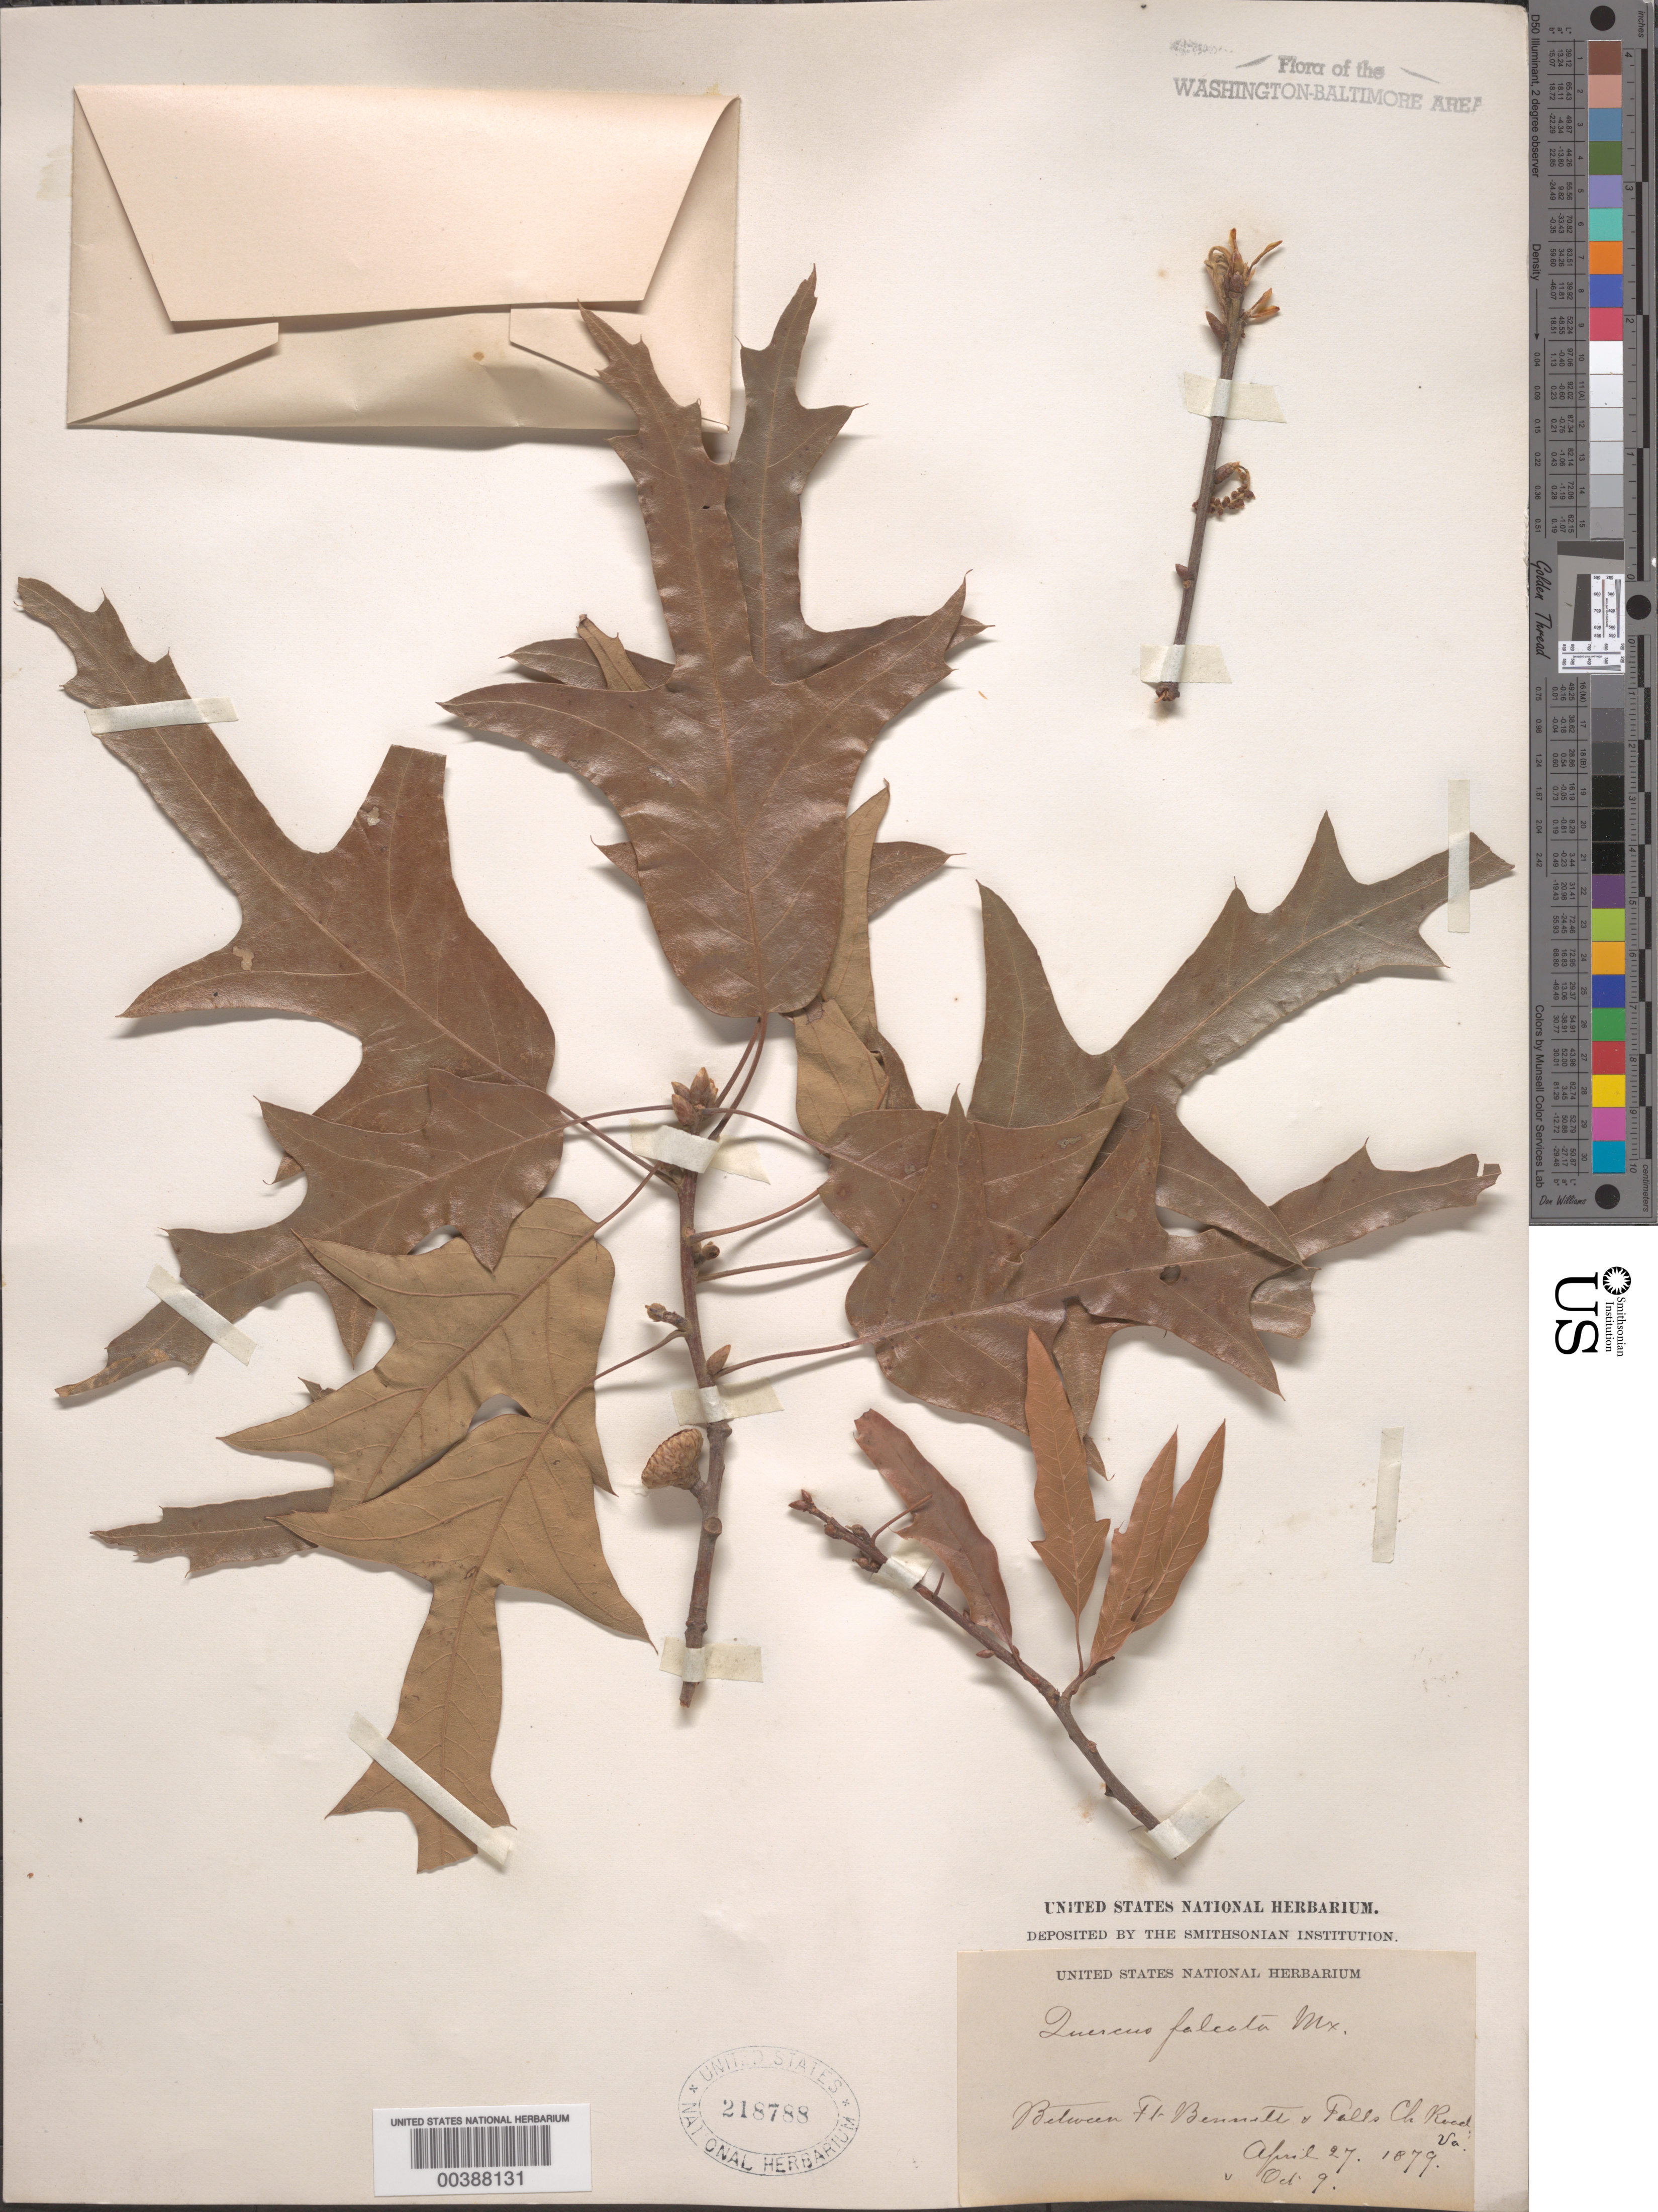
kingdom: Plantae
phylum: Tracheophyta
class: Magnoliopsida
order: Fagales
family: Fagaceae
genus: Quercus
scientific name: Quercus falcata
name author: Michx.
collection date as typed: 27 Apr 1879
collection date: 1879-04-27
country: United States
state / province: Virginia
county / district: Arlington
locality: Between Fort Bennett and Falls Church Road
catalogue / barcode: US 218788